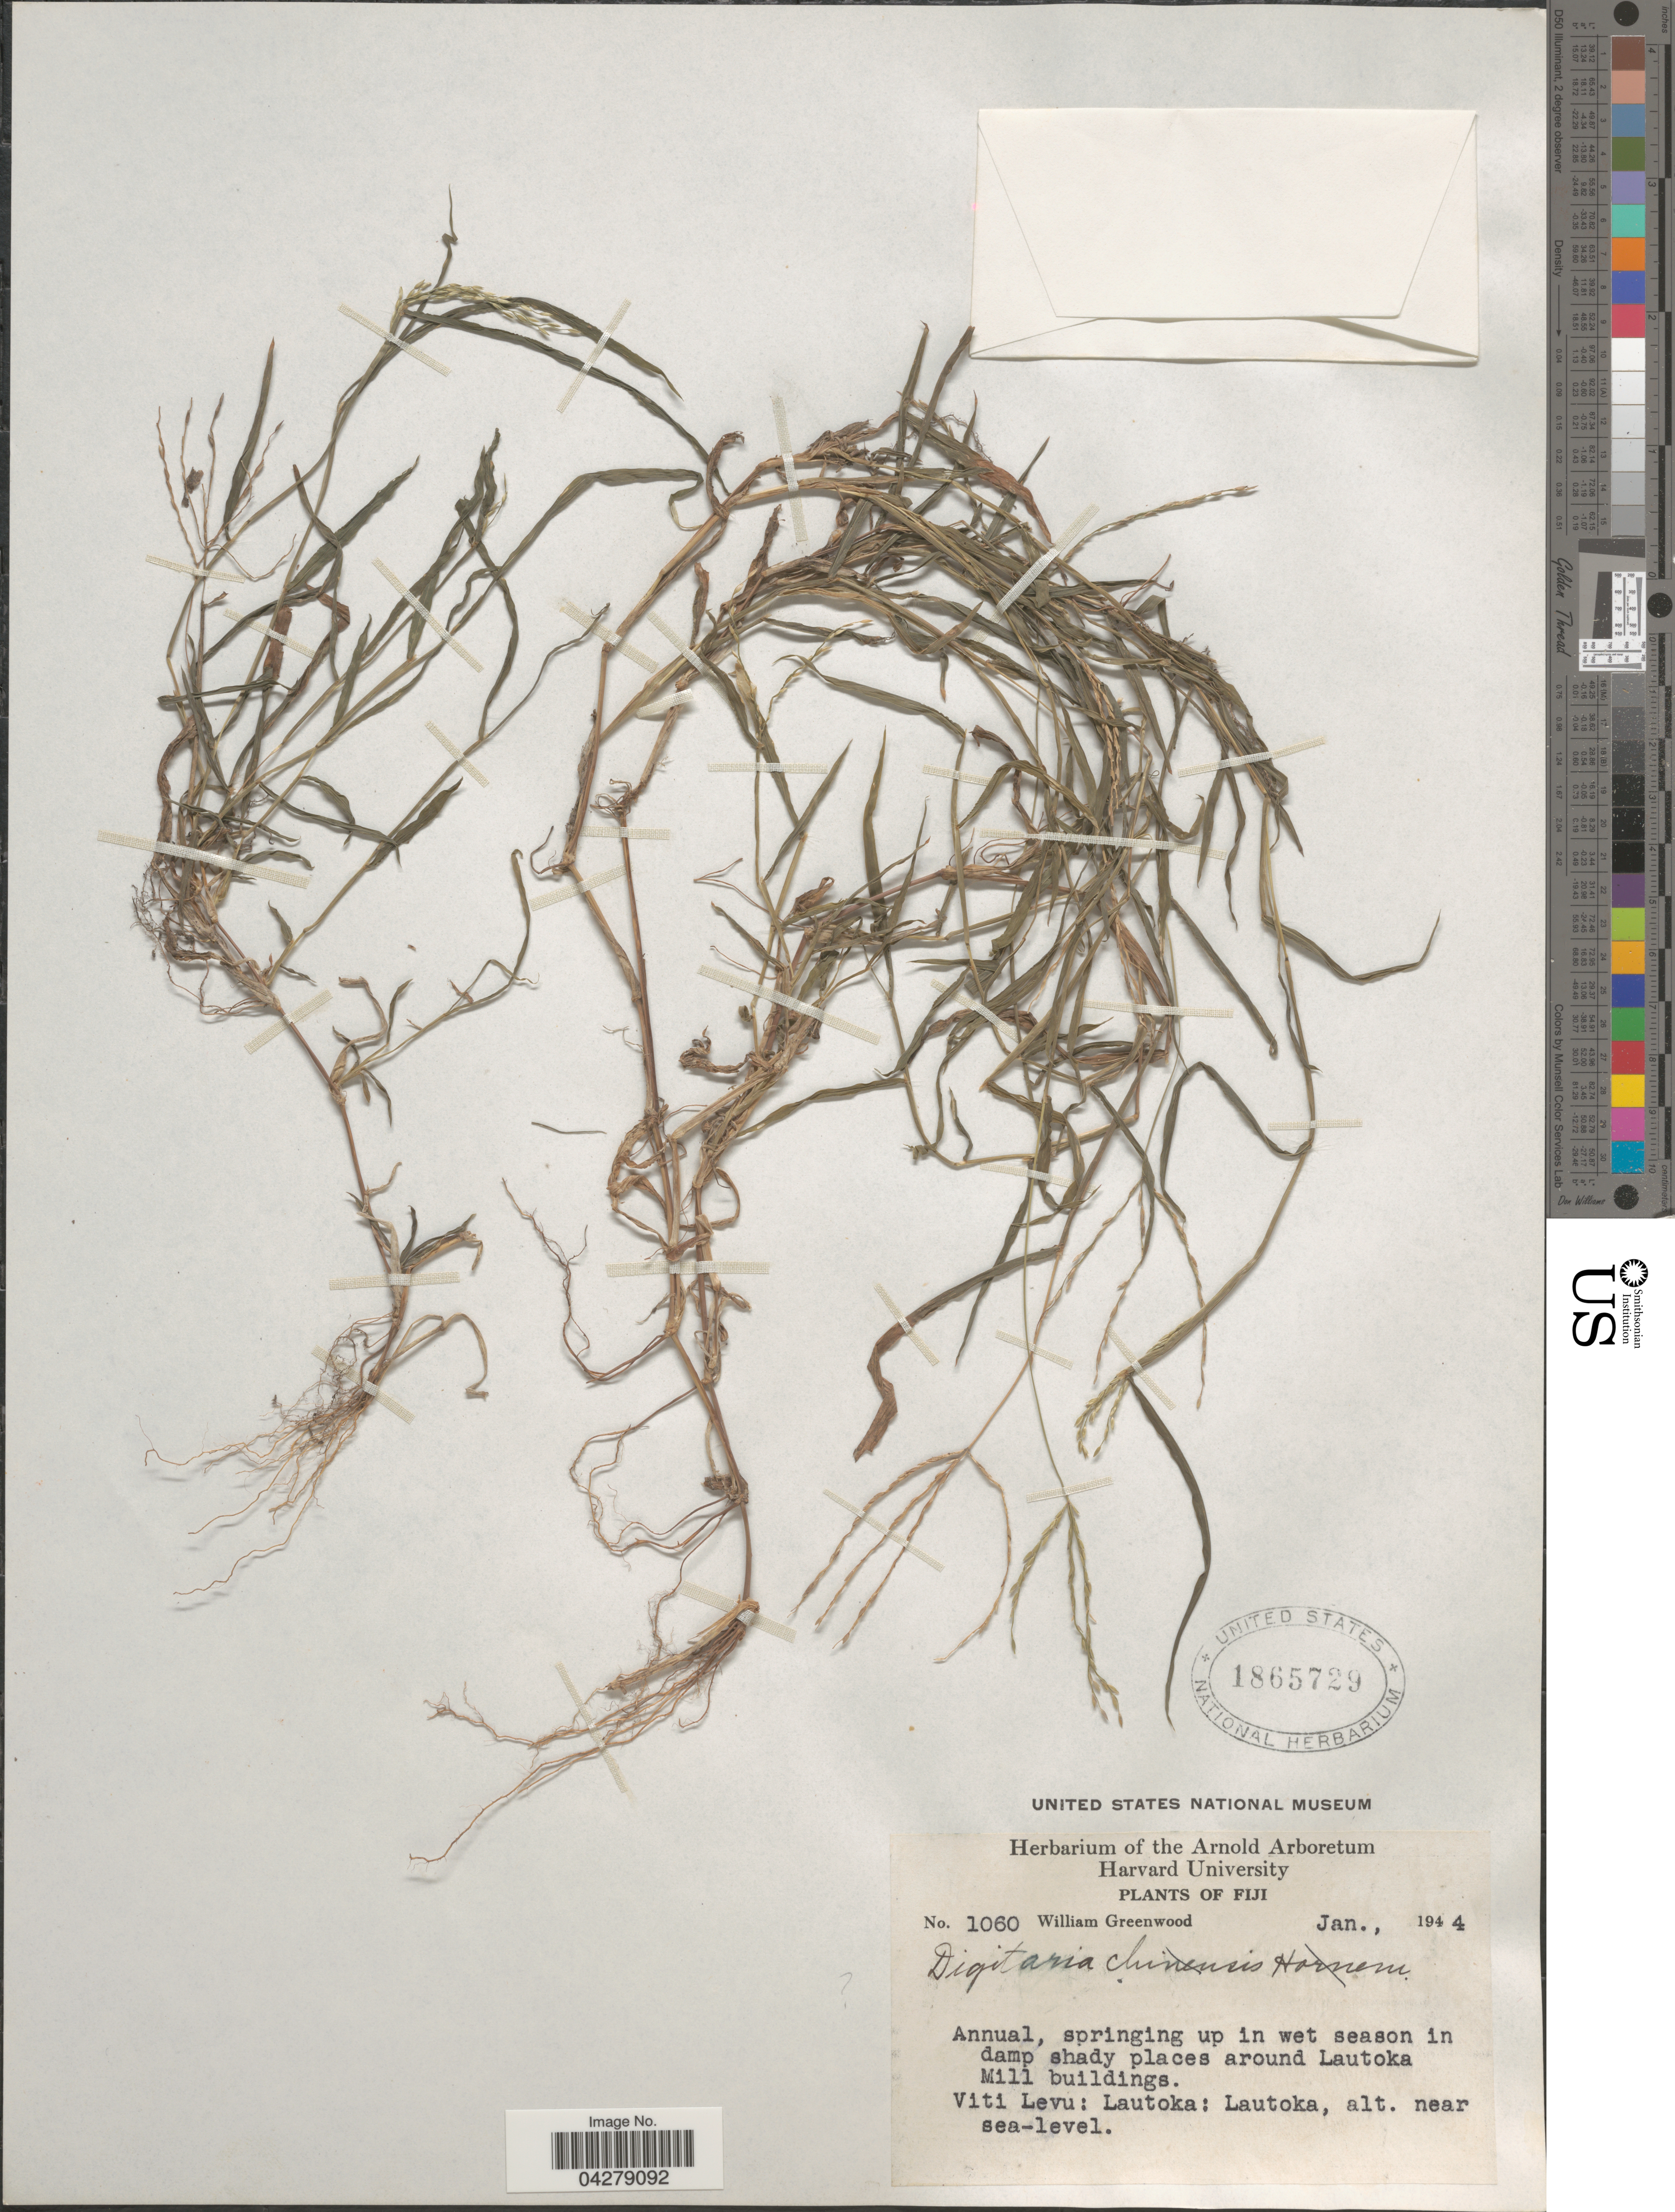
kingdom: Plantae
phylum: Tracheophyta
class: Liliopsida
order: Poales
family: Poaceae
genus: Digitaria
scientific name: Digitaria radicosa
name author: (J. Presl) Miq.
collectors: W. Greenwood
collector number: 1060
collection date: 1944-01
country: Fiji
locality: Annual, springing up in wet season in damp shady places around Lautoka Mill buildings. Viti Levu: Lautoka: Lautoka.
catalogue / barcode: US 1865729